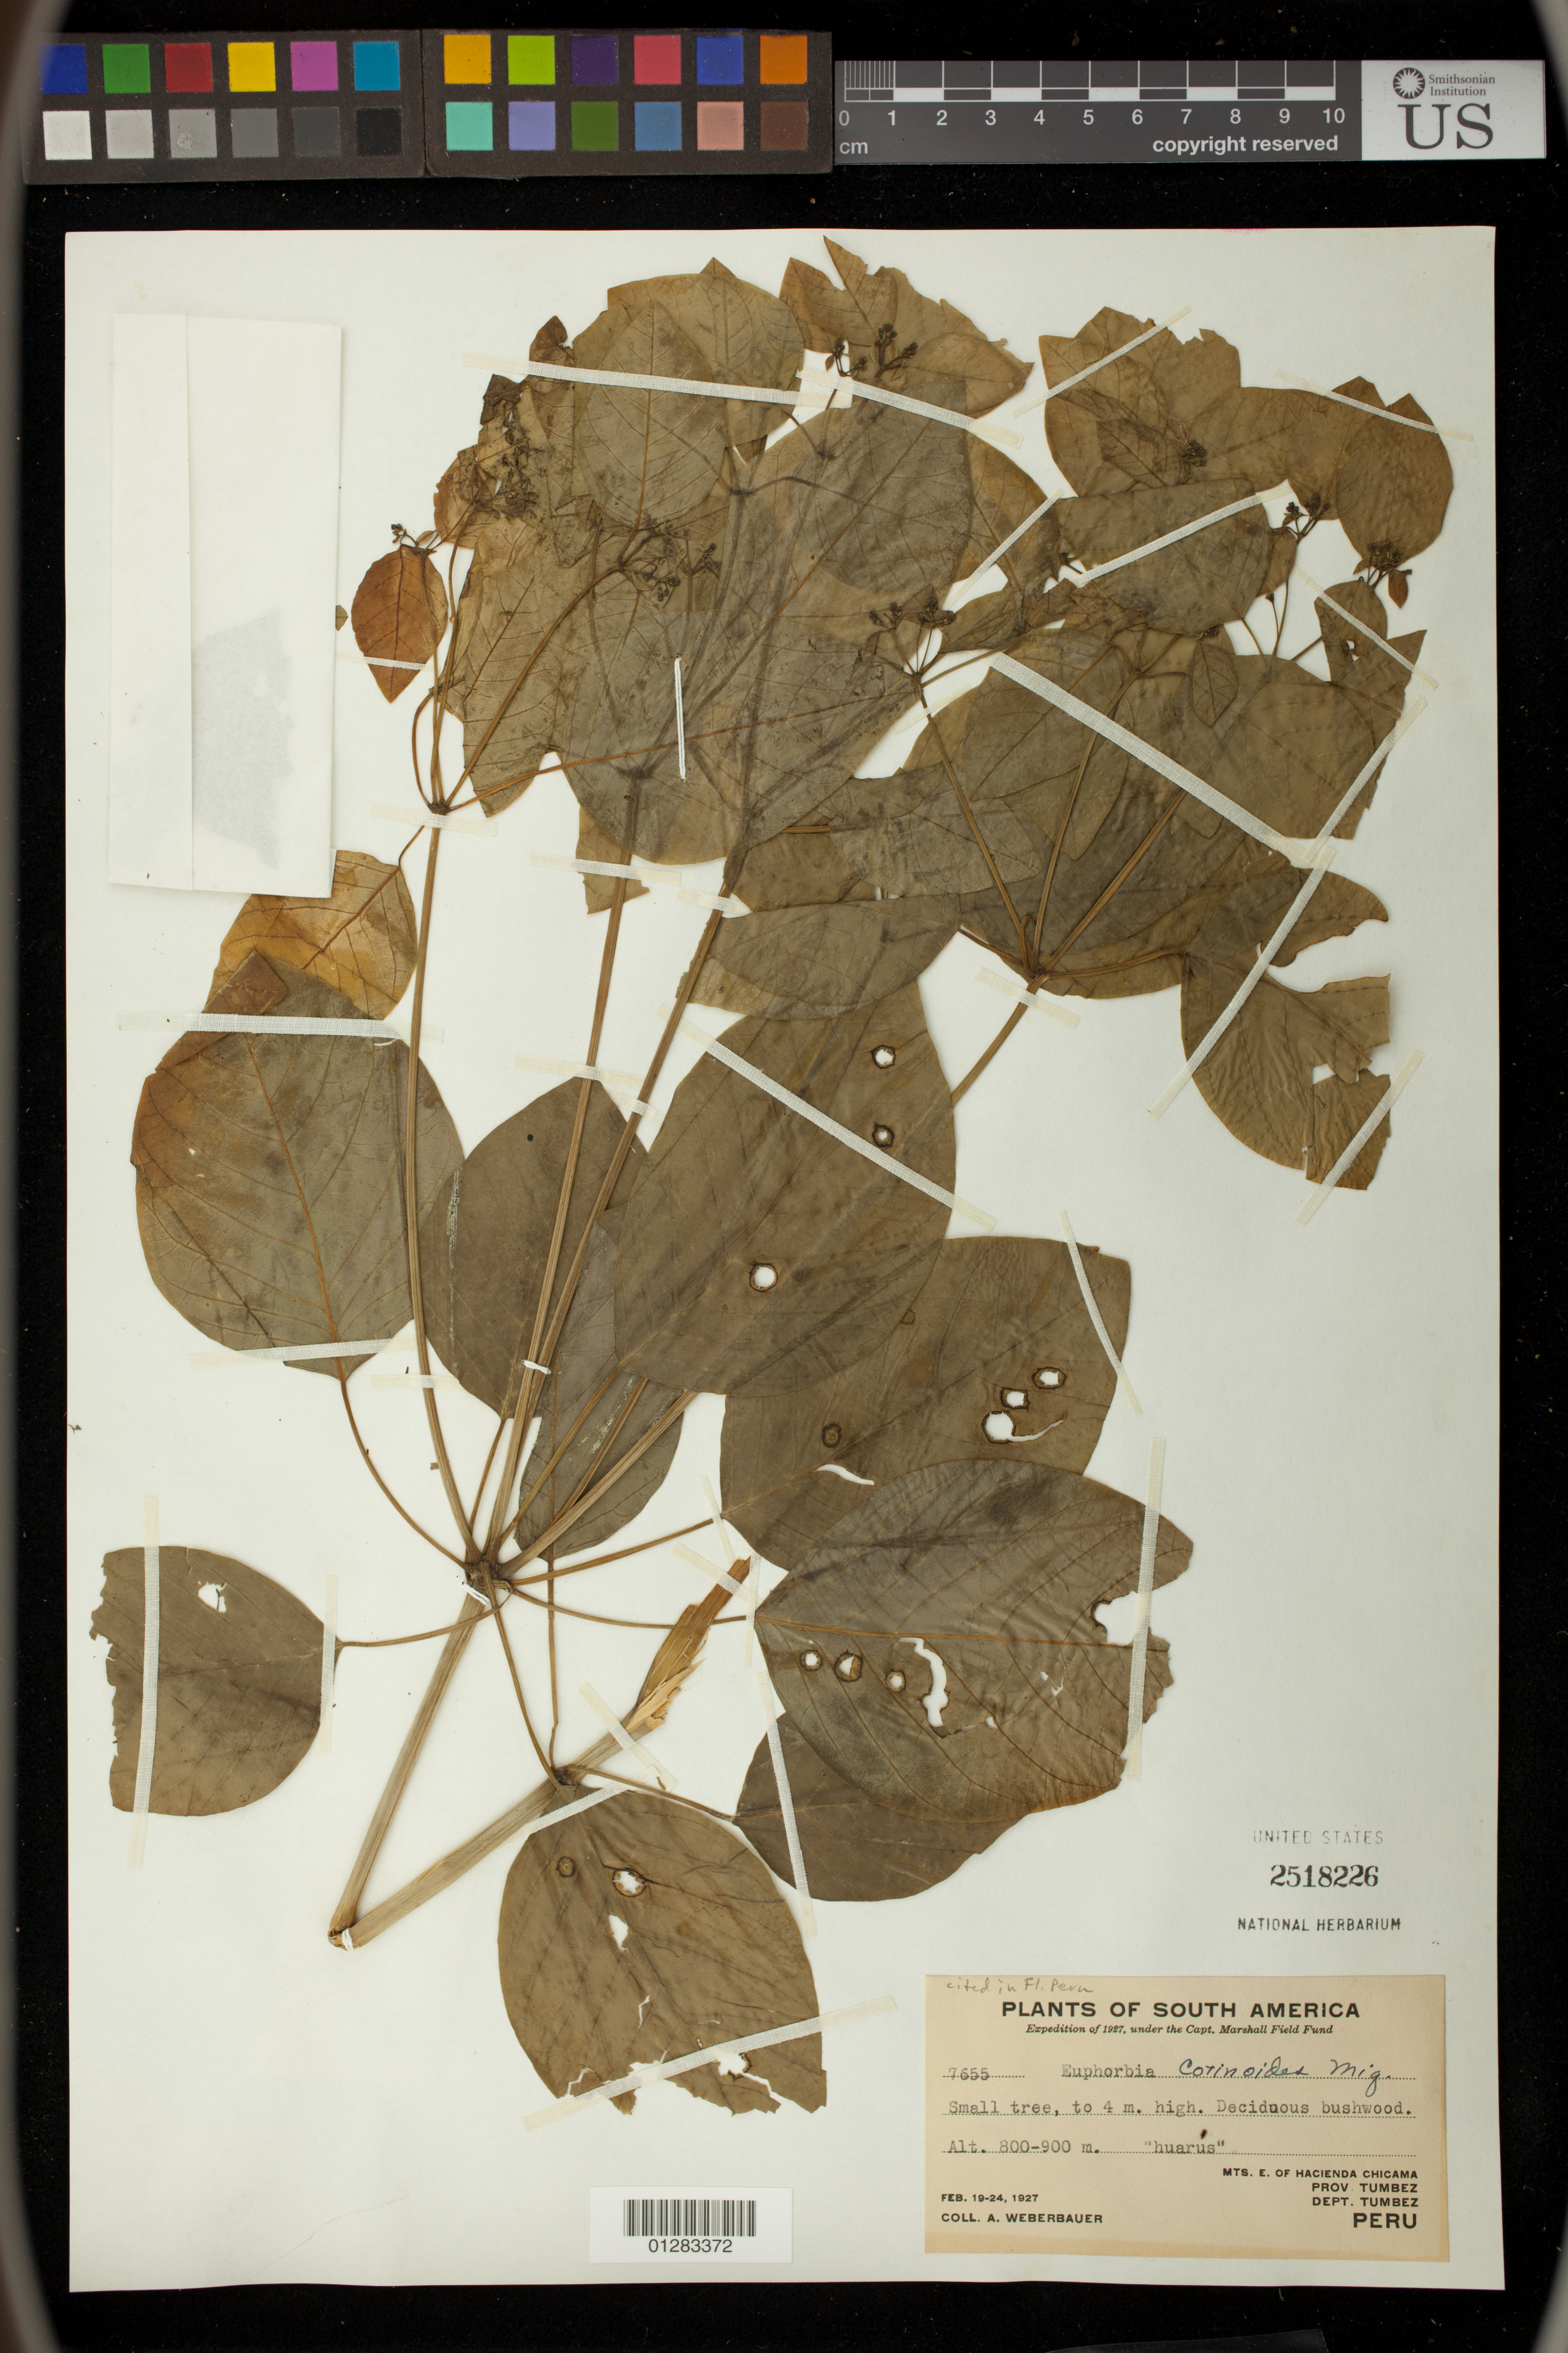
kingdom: Plantae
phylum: Tracheophyta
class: Magnoliopsida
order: Malpighiales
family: Euphorbiaceae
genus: Euphorbia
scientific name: Euphorbia cotinifolia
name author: L.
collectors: A. Weberbauer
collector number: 7655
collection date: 1927-02-19/1927-02-24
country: Peru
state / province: Tumbes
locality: Mountains east of Hacienda Chicama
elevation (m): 800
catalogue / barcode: US 2518226